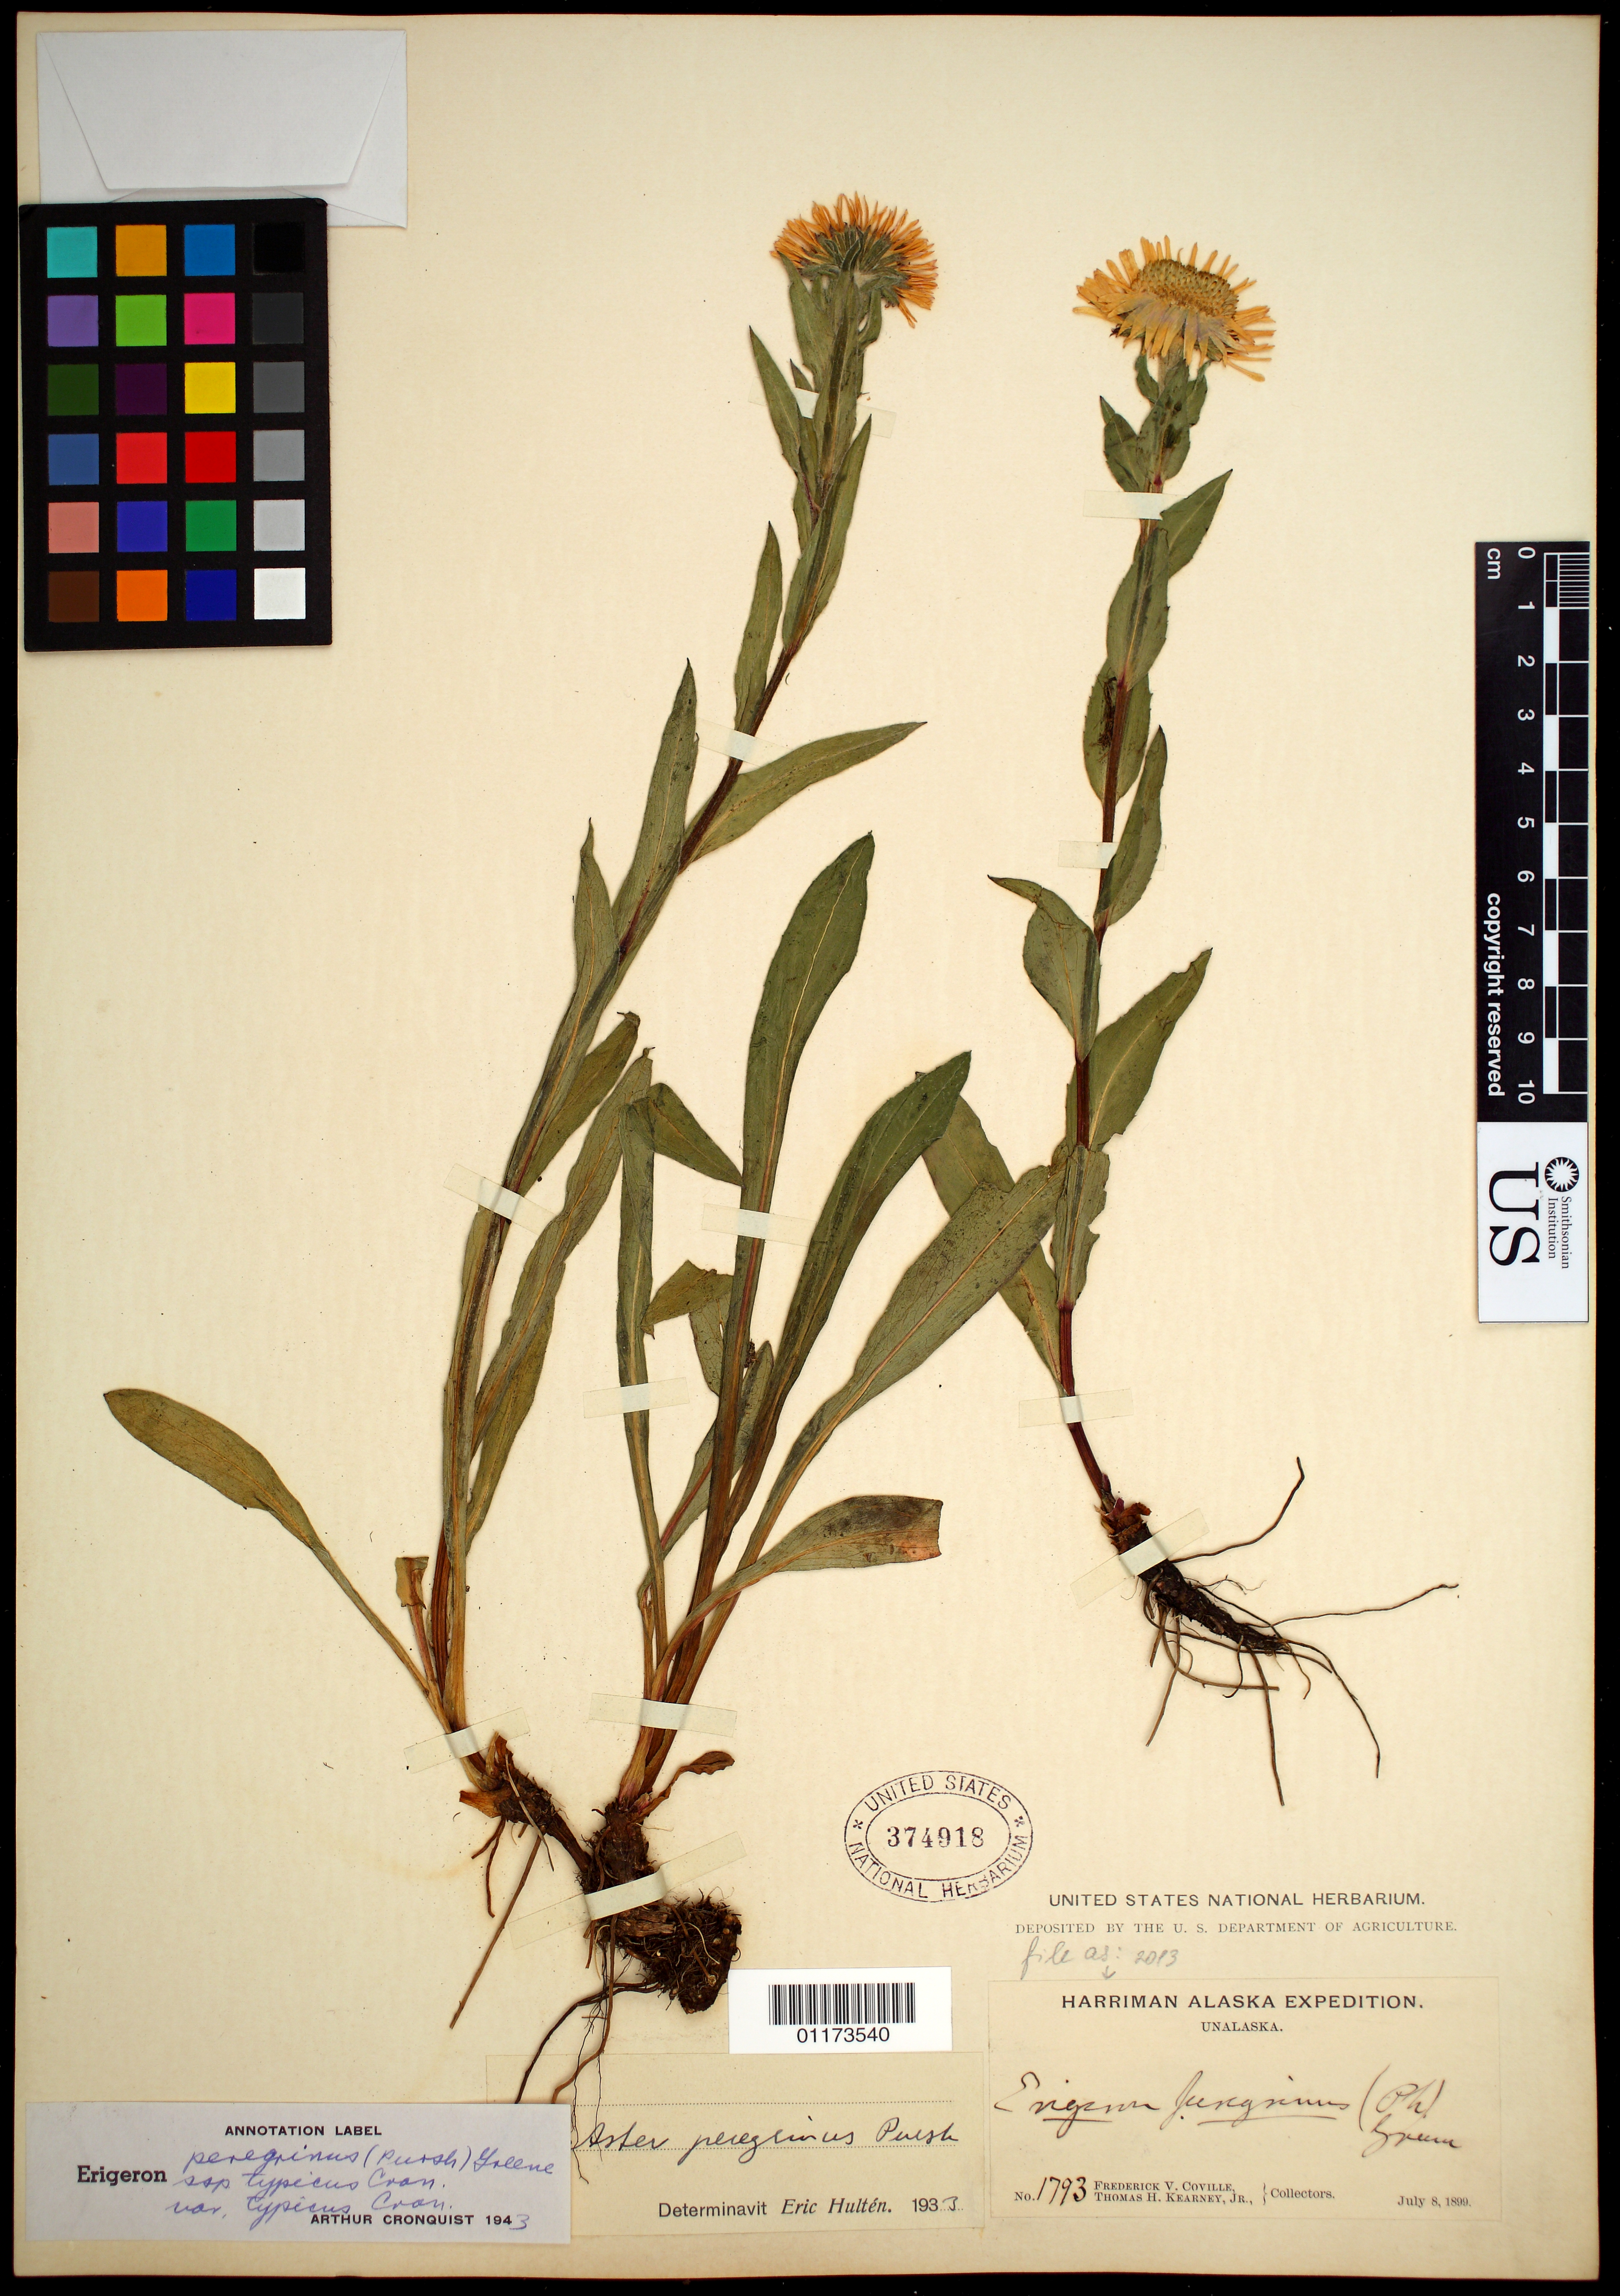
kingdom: Plantae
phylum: Tracheophyta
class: Magnoliopsida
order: Asterales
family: Asteraceae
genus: Erigeron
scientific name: Erigeron peregrinus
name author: (Banks ex Pursh) Greene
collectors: F. V. Coville & T. H. Kearney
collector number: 1793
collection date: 1899-07-08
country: United States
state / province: Alaska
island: Unalaska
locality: Unalaska.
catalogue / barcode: US 374918